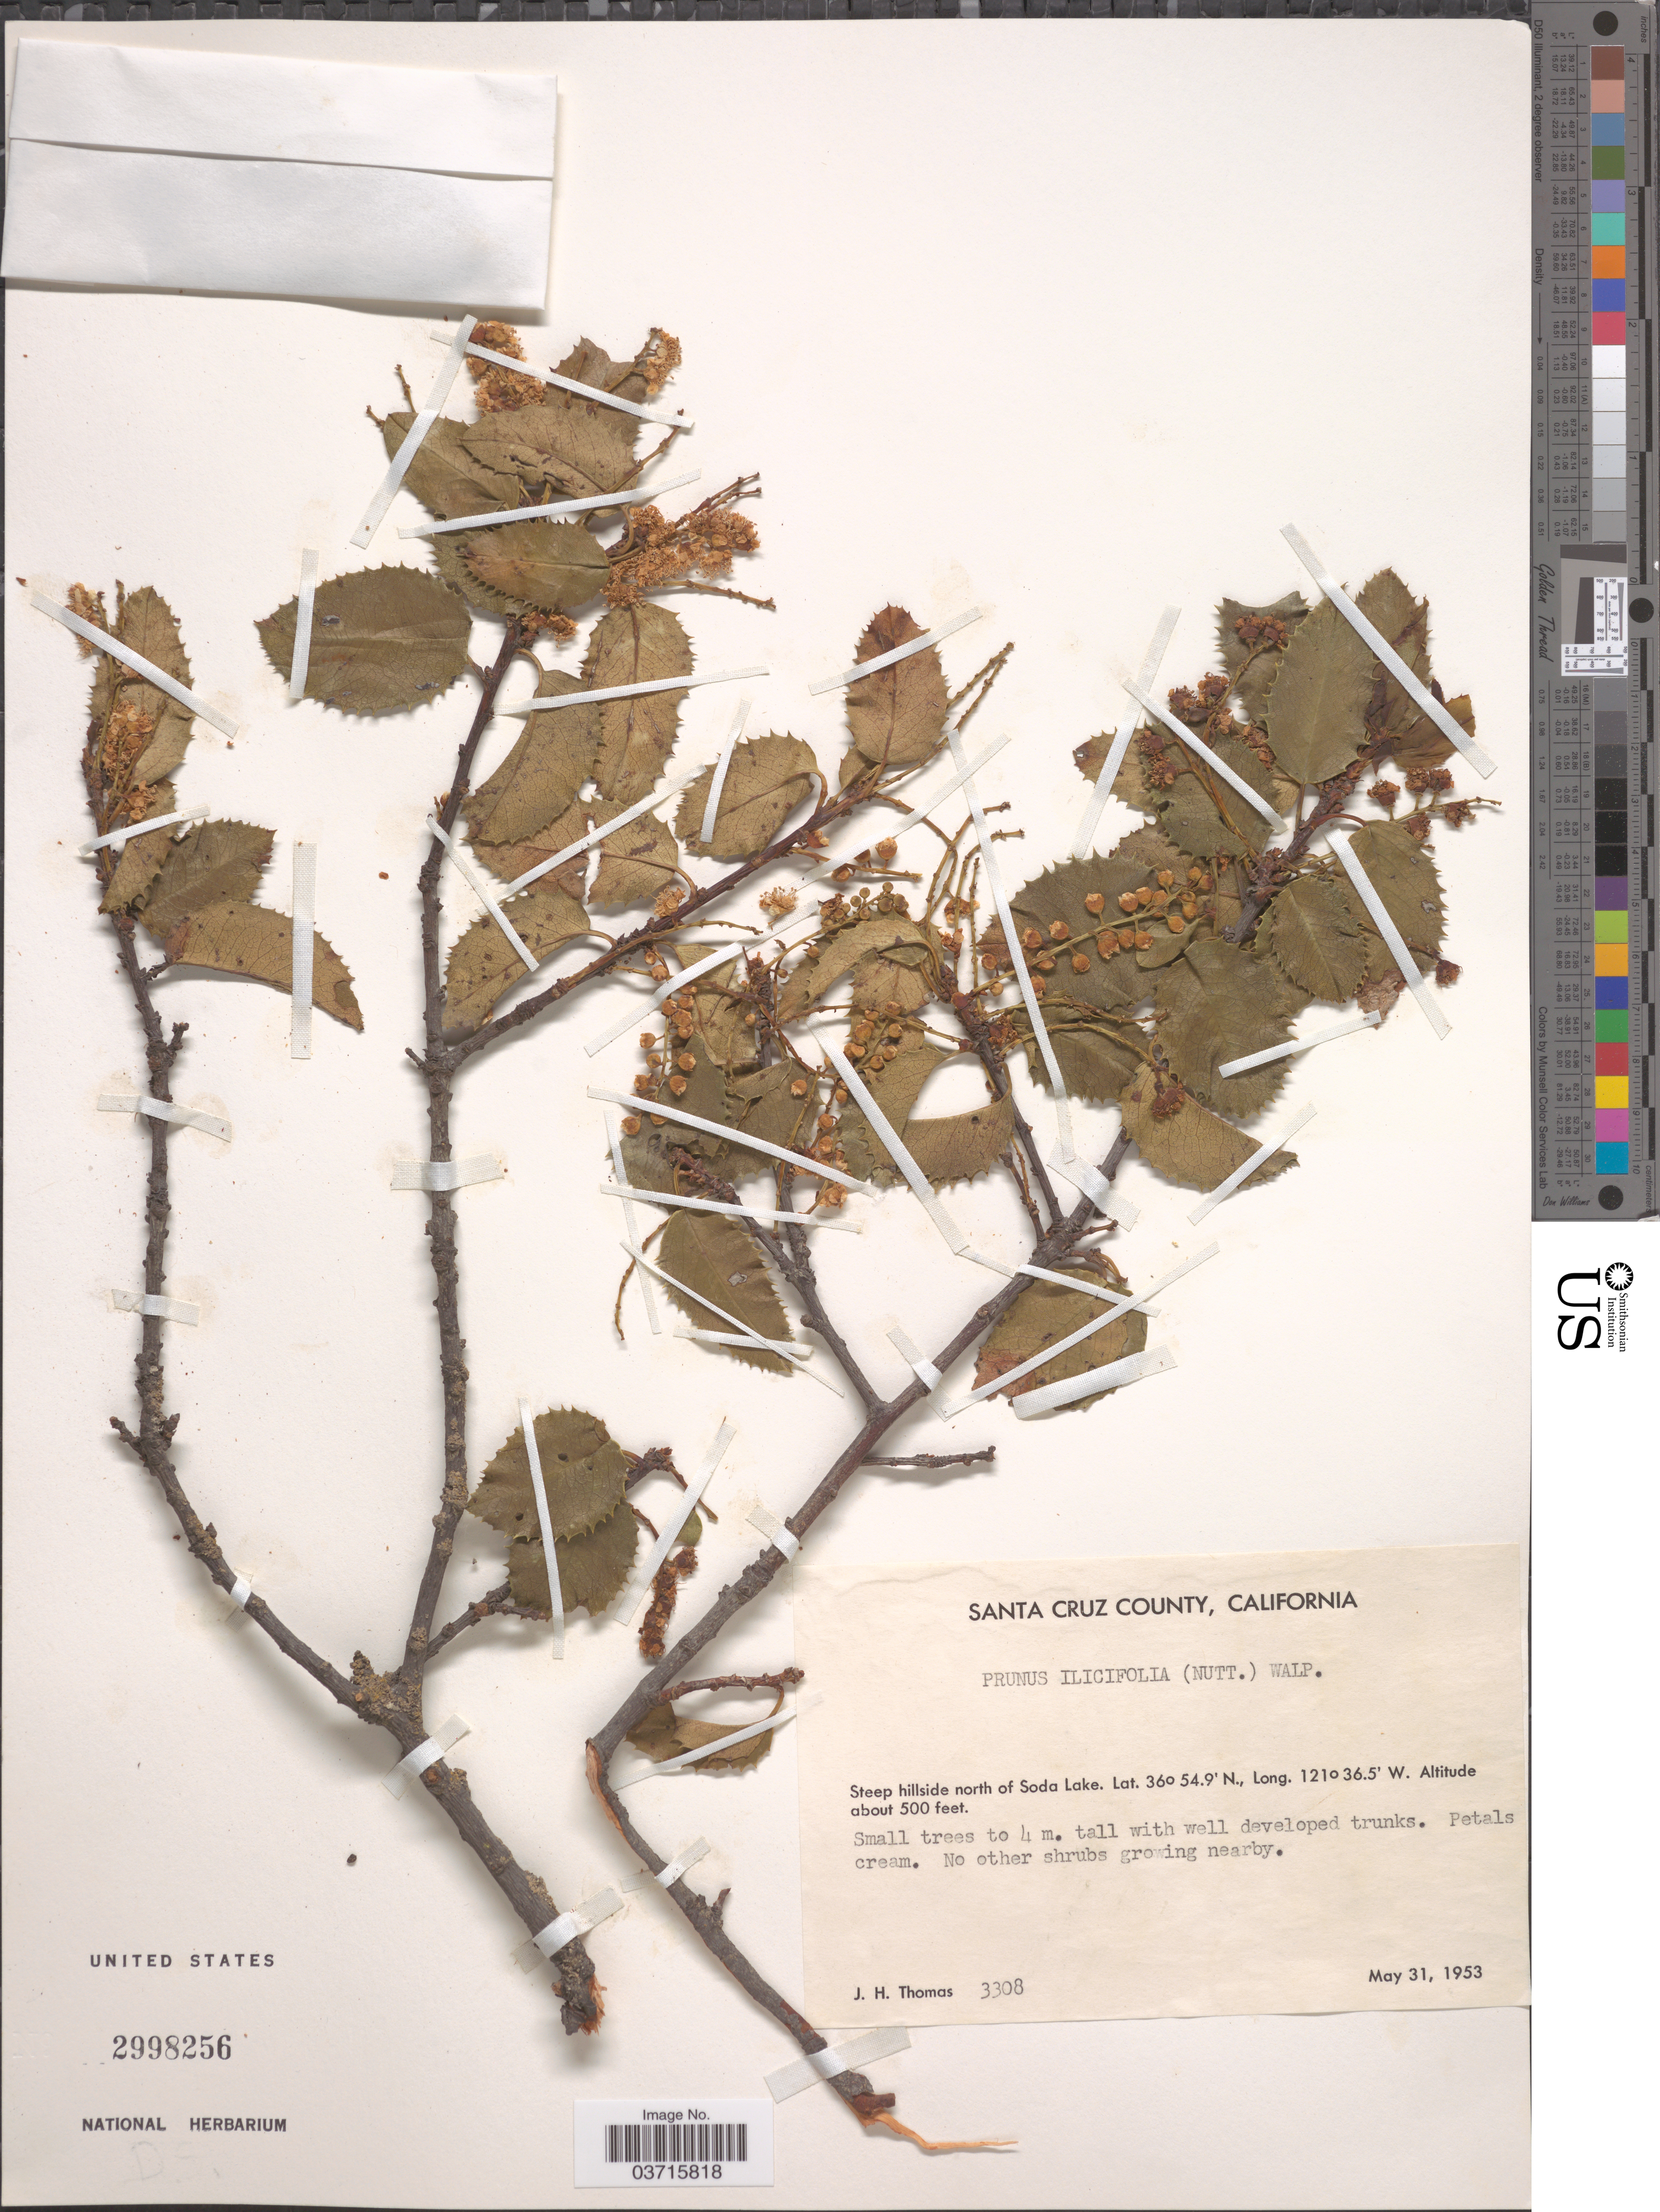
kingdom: Plantae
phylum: Tracheophyta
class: Magnoliopsida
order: Rosales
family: Rosaceae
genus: Prunus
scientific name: Prunus ilicifolia var. ilicifolia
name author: (Nutt. ex Hook. & Arn.) D. Dietr.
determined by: Strong, Mark T., (BOT), Smithsonian Institution - National Museum of Natural History (UNITED STATES)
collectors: J. H. Thomas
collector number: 3308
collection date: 1953-05-31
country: United States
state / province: California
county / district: Santa Cruz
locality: Santa Cruz County. Steep hillside north of Soda Lake.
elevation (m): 152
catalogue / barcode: US 2998256